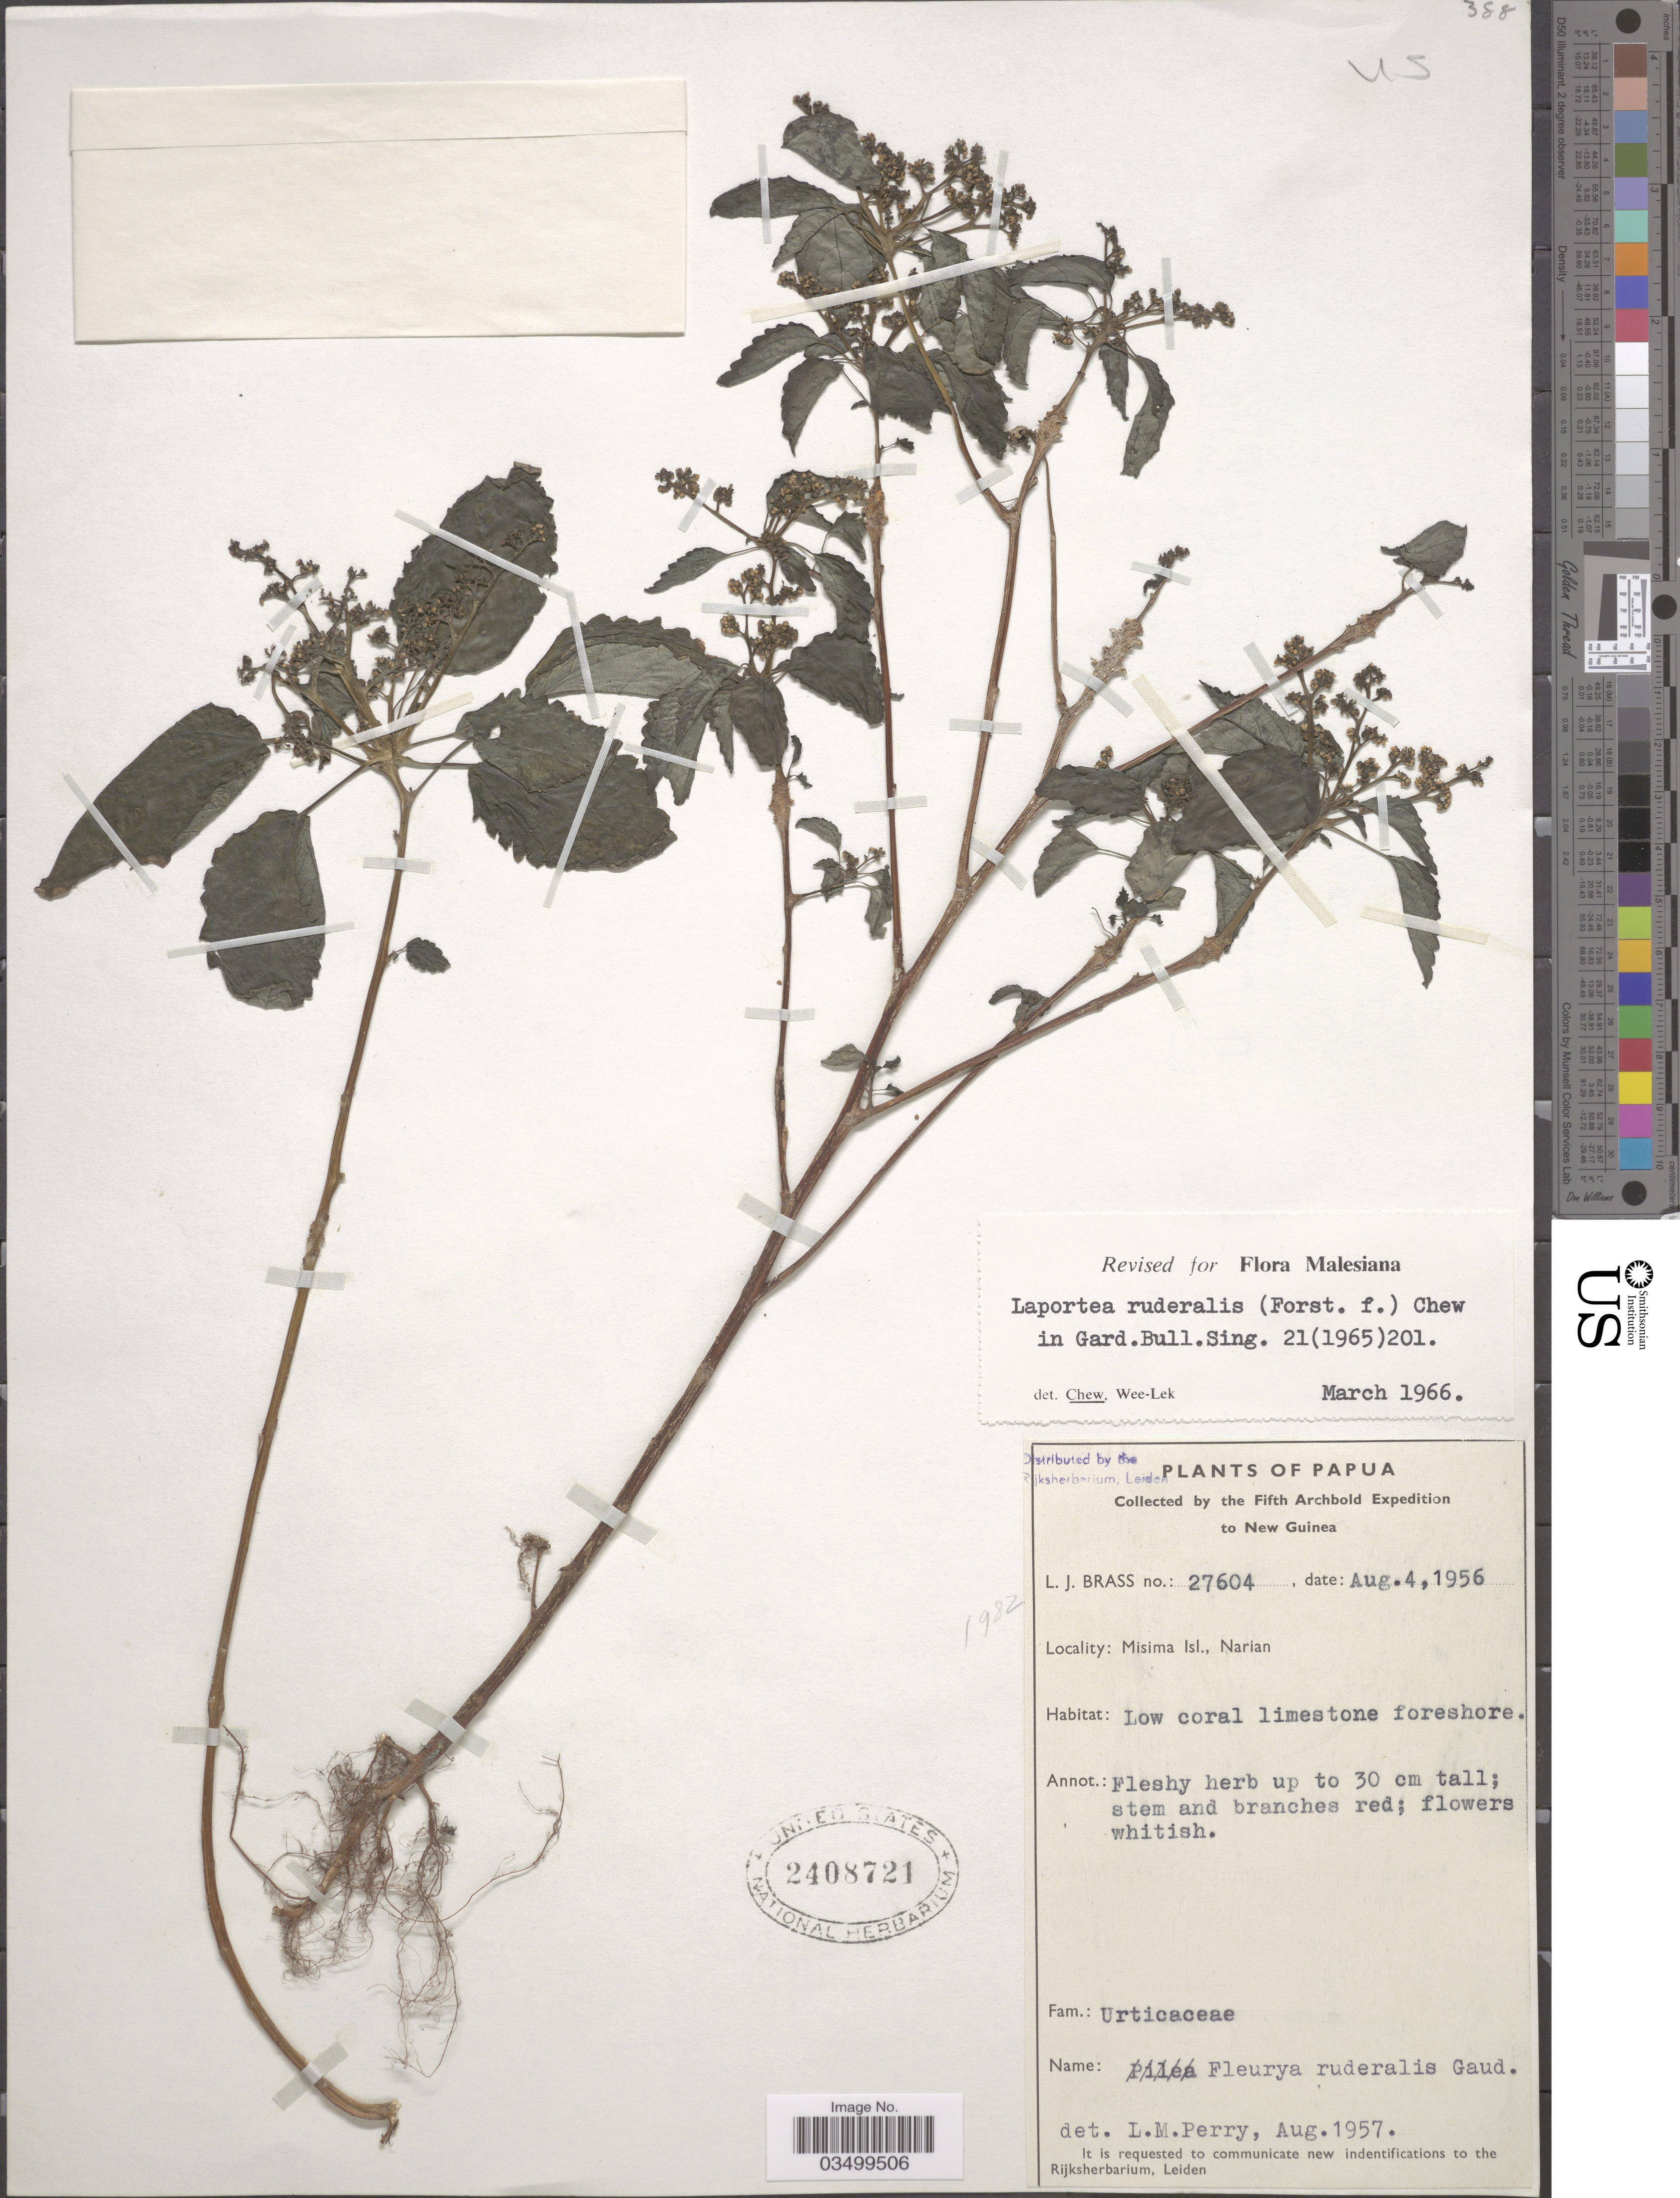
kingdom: Plantae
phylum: Tracheophyta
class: Magnoliopsida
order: Rosales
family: Urticaceae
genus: Laportea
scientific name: Laportea ruderalis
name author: (G. Forst.) Chew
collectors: L. J. Brass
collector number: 27604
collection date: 1956-08-04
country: Papua New Guinea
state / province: Milne Bay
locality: New Guinea. Misima Isl., Narian.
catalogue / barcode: US 2408721